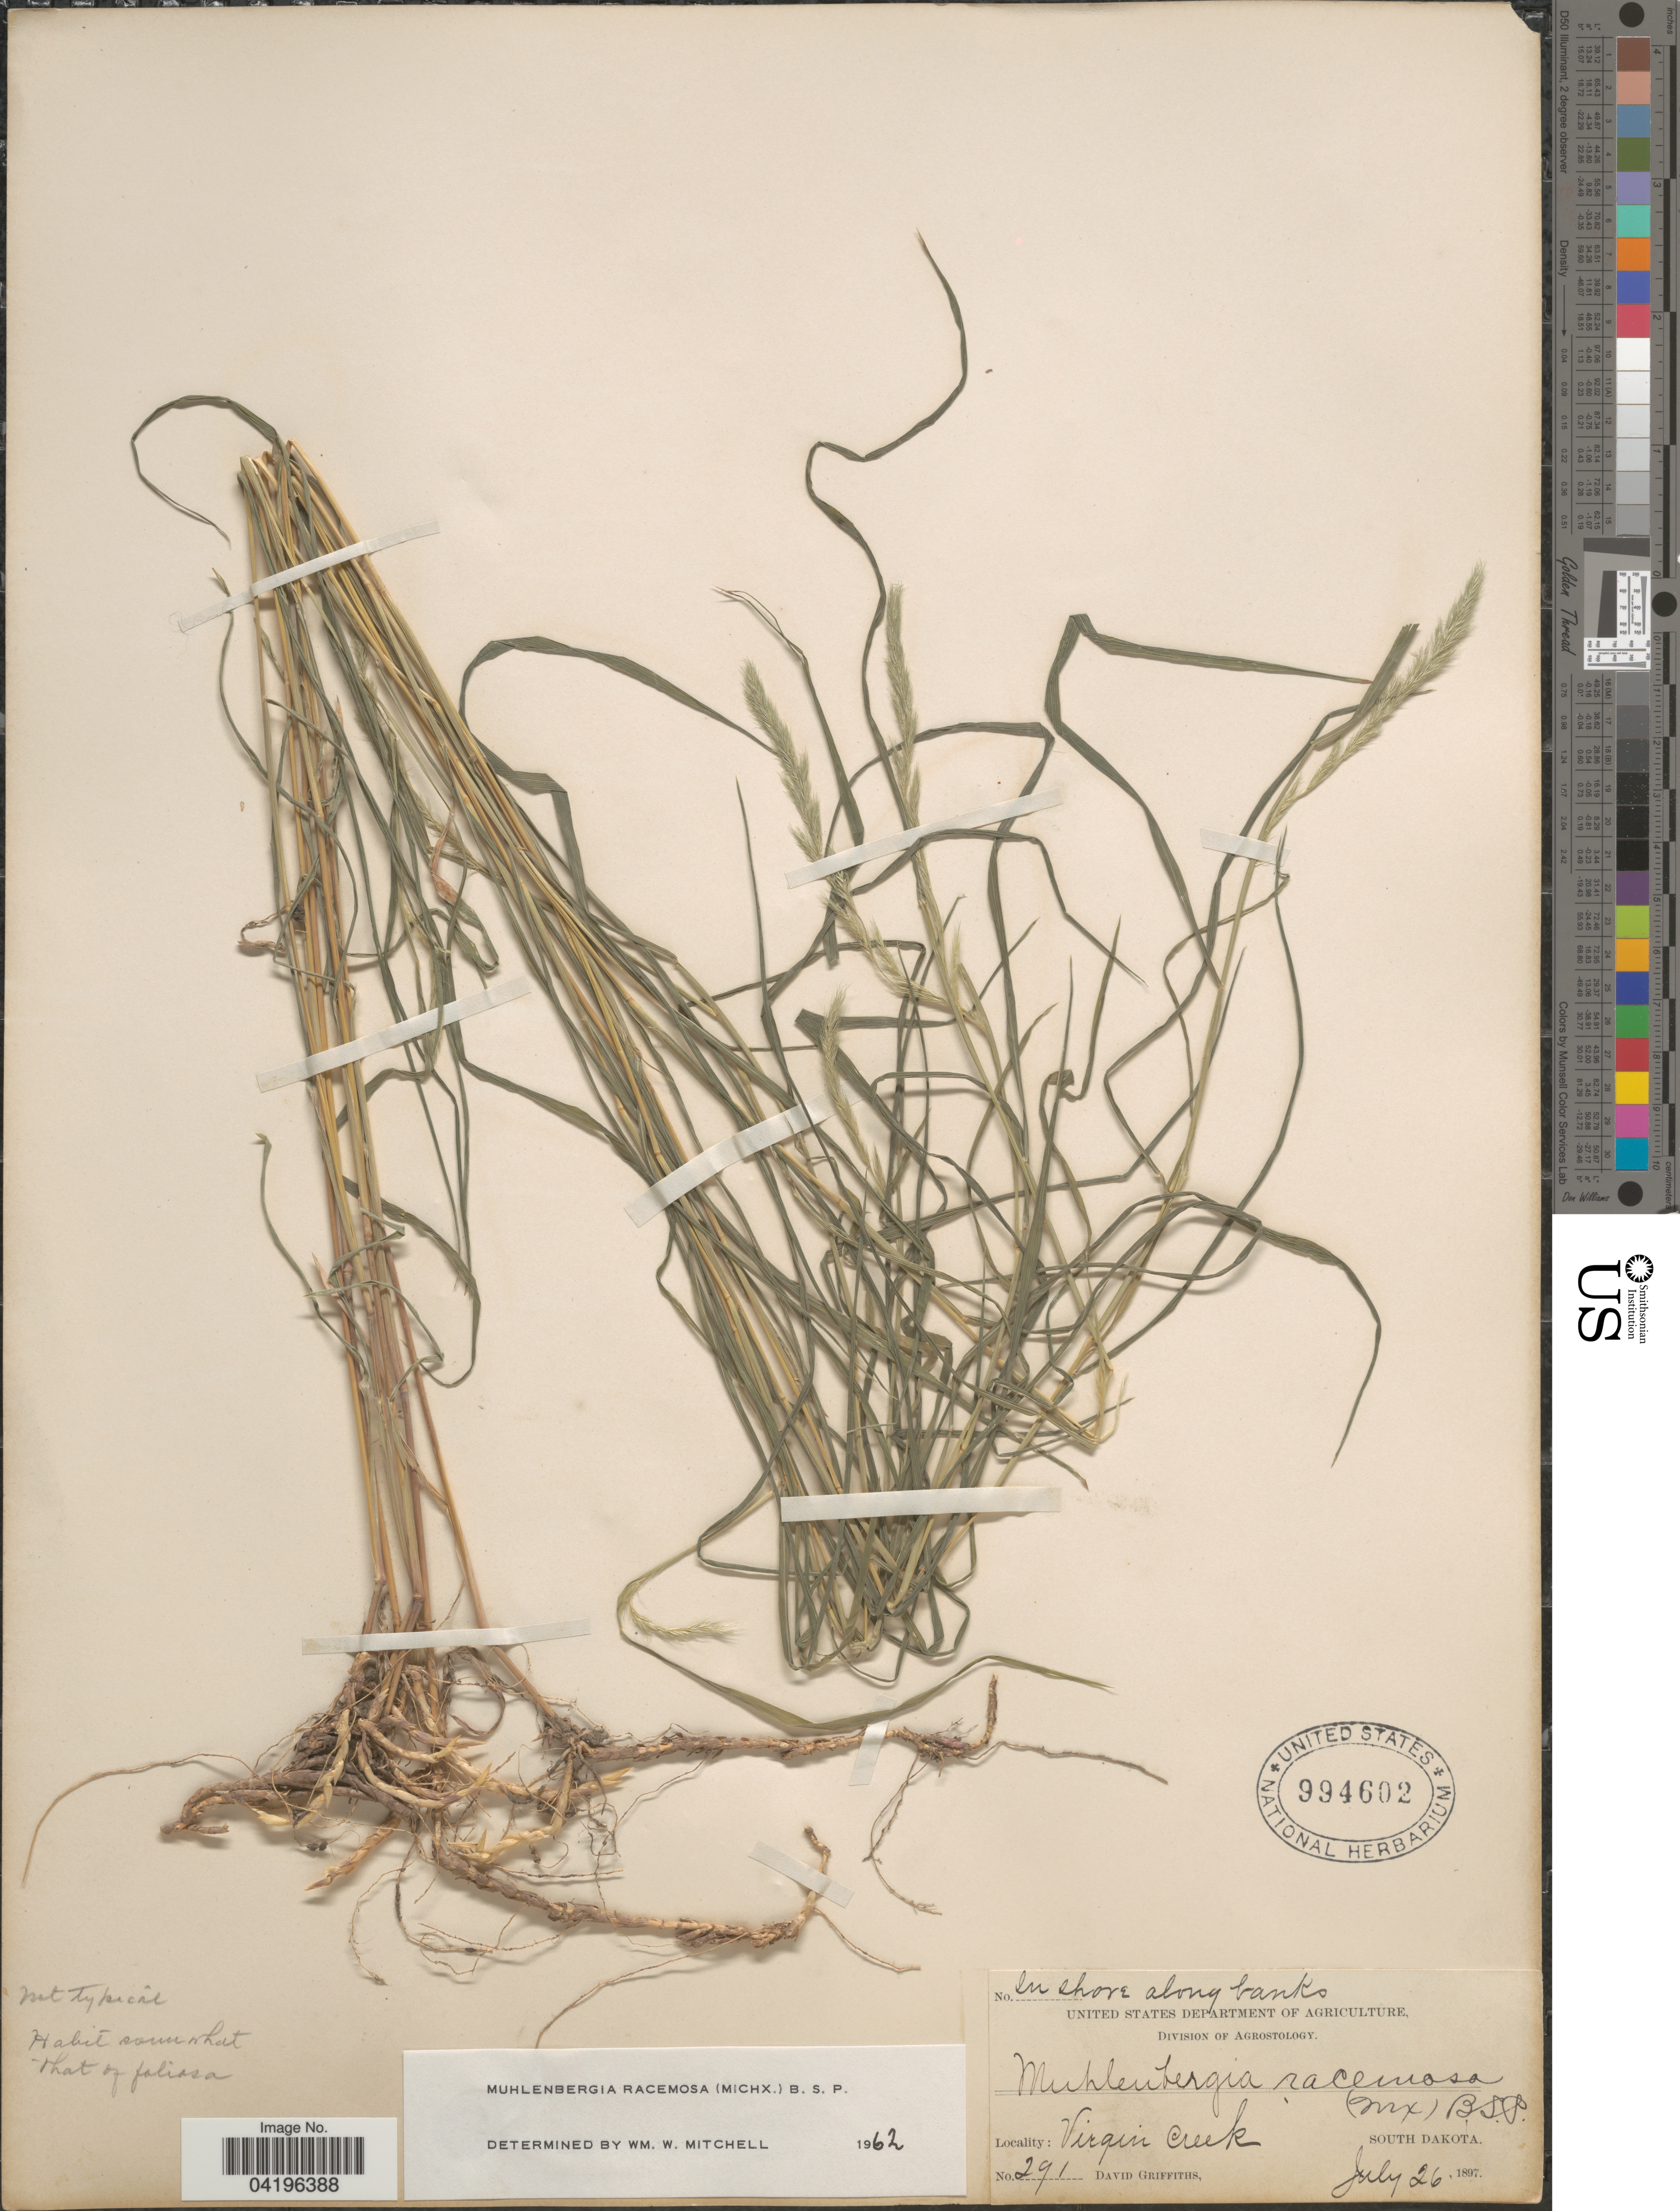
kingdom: Plantae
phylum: Tracheophyta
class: Liliopsida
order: Poales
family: Poaceae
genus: Muhlenbergia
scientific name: Muhlenbergia racemosa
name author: (Michx.) Britton et al.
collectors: D. Griffiths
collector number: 291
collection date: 1897-07-26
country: United States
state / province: South Dakota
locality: In shore along banks. Virgin Creek.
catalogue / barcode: US 994602